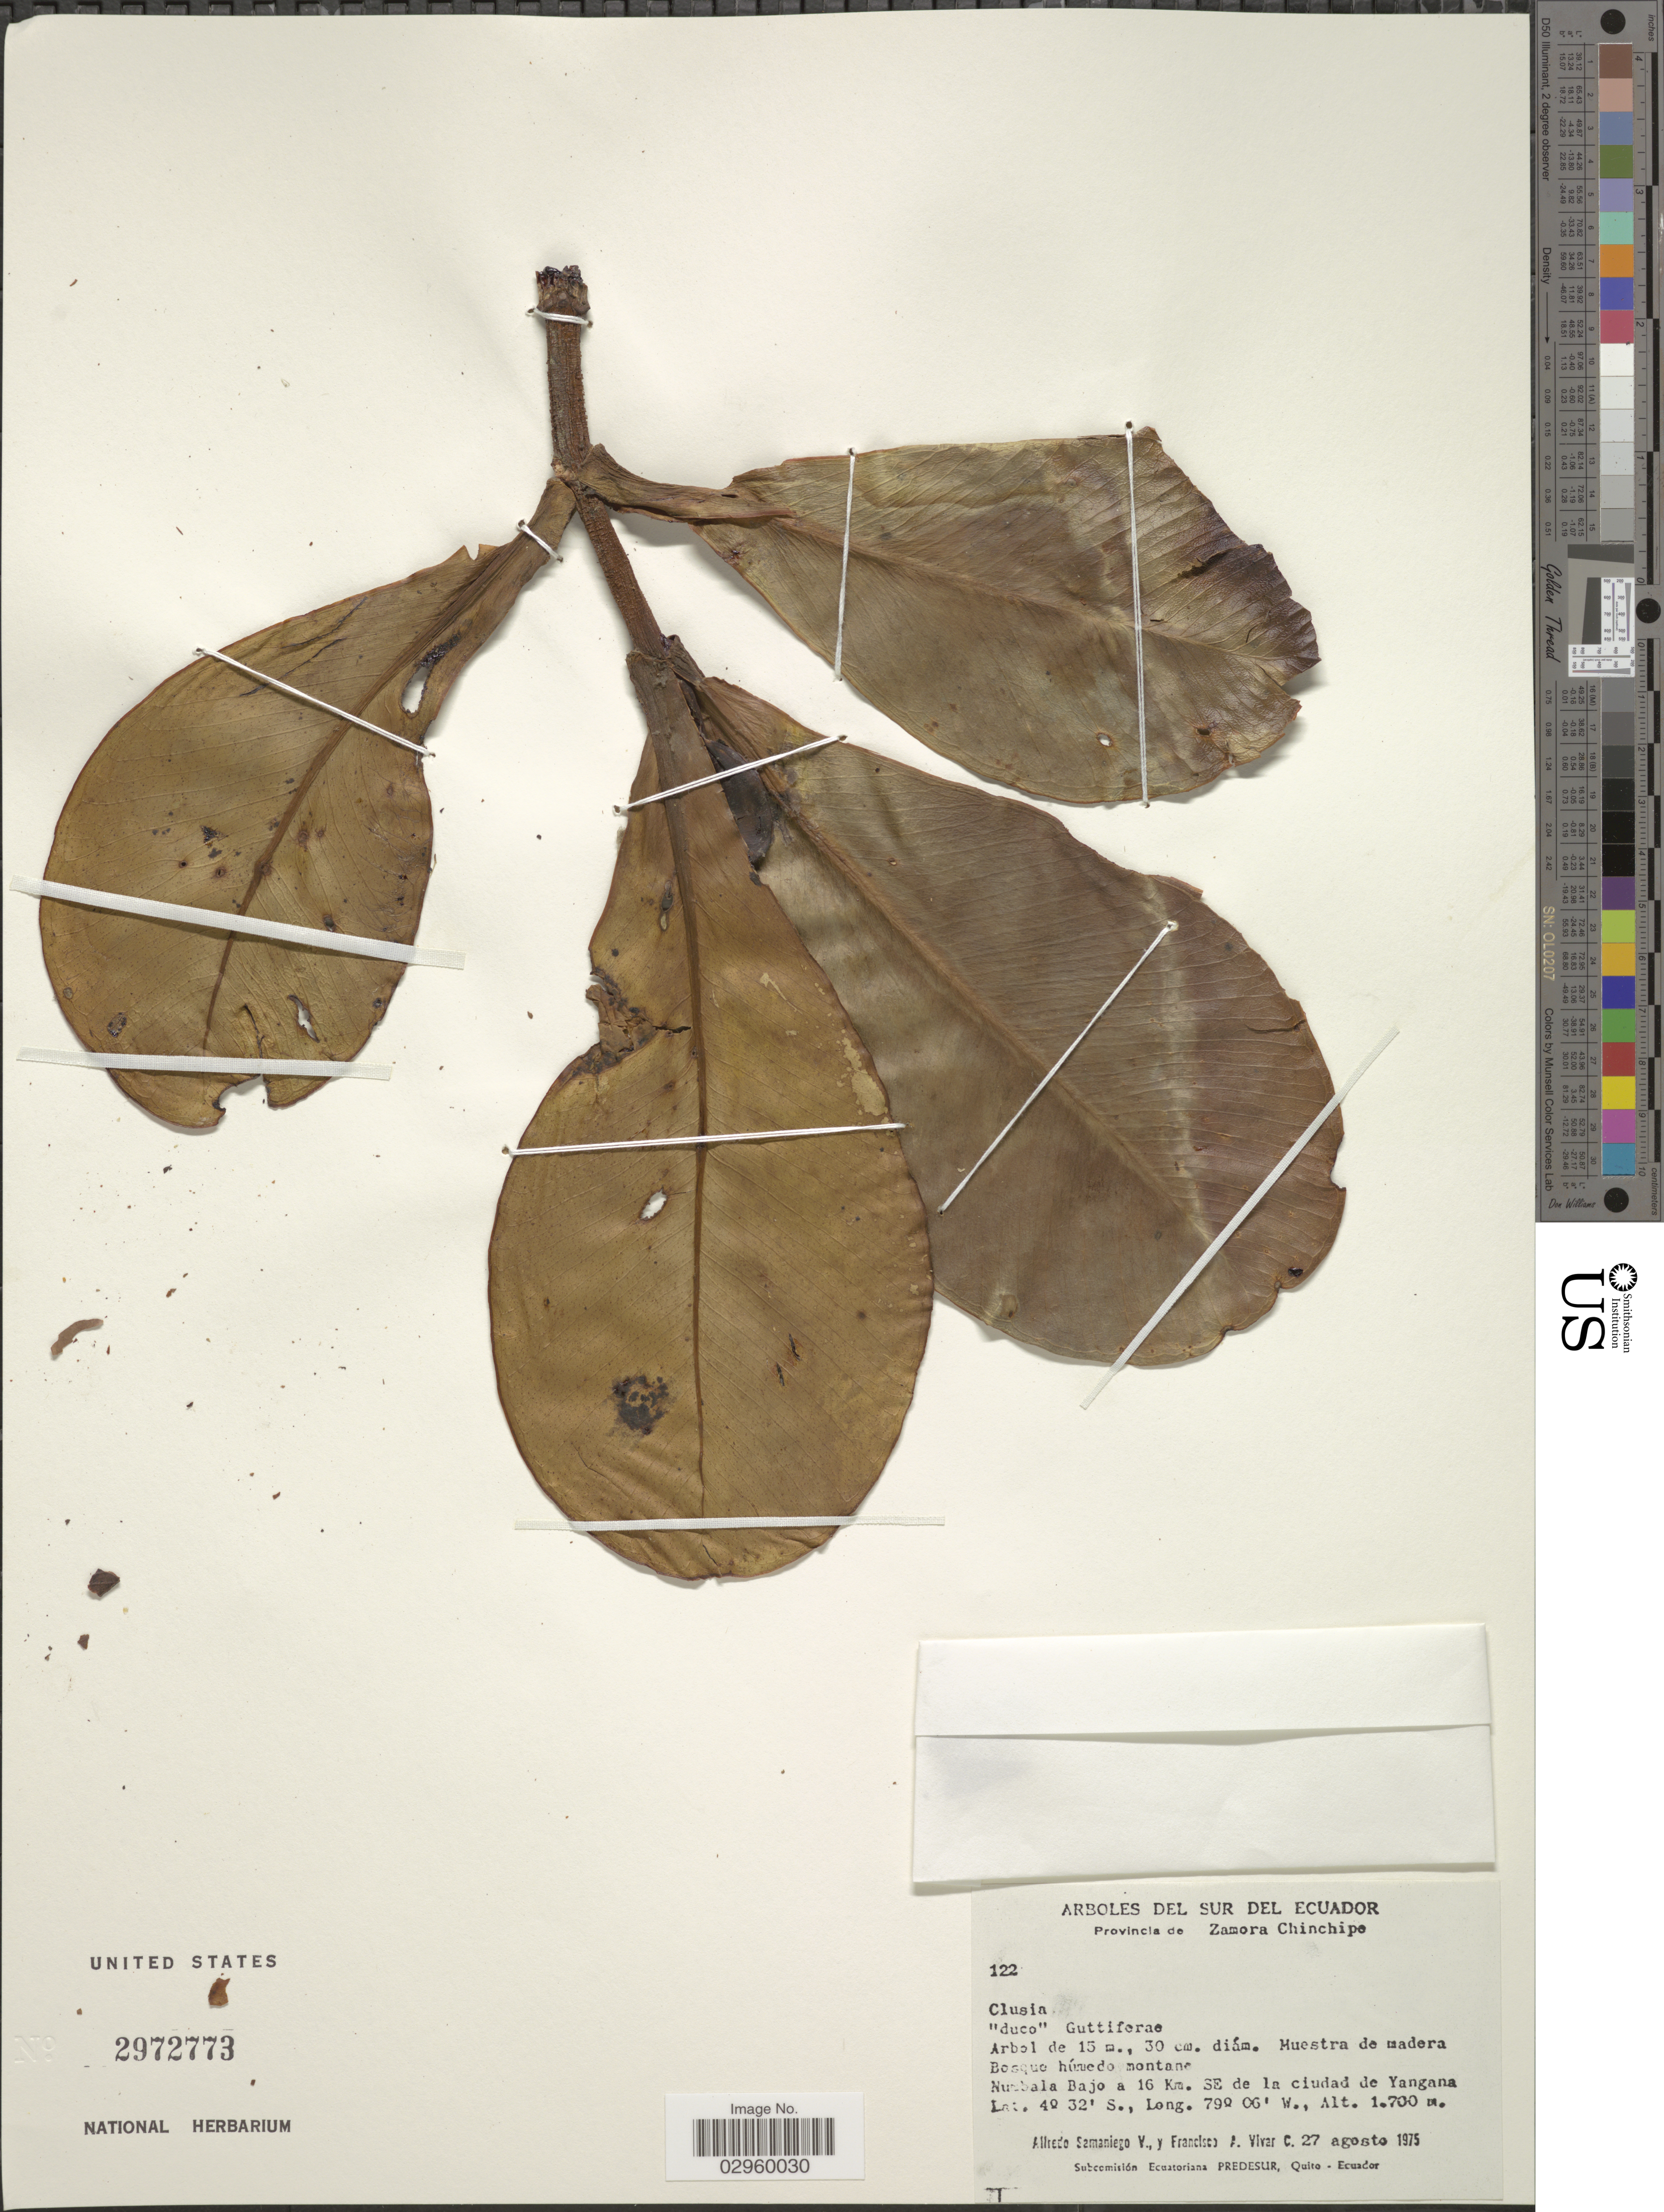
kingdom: Plantae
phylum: Tracheophyta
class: Magnoliopsida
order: Malpighiales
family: Clusiaceae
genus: Clusia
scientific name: Clusia sp.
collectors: A. V. Samaniego & F. A. Vivar C.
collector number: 122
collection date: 1975-08-27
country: Ecuador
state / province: Zamora-Chinchipe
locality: Numbala Bajo a 16 Km. SE de la ciudad de Yangana. Sur del Ecuador.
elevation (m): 1700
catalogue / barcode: US 2972773